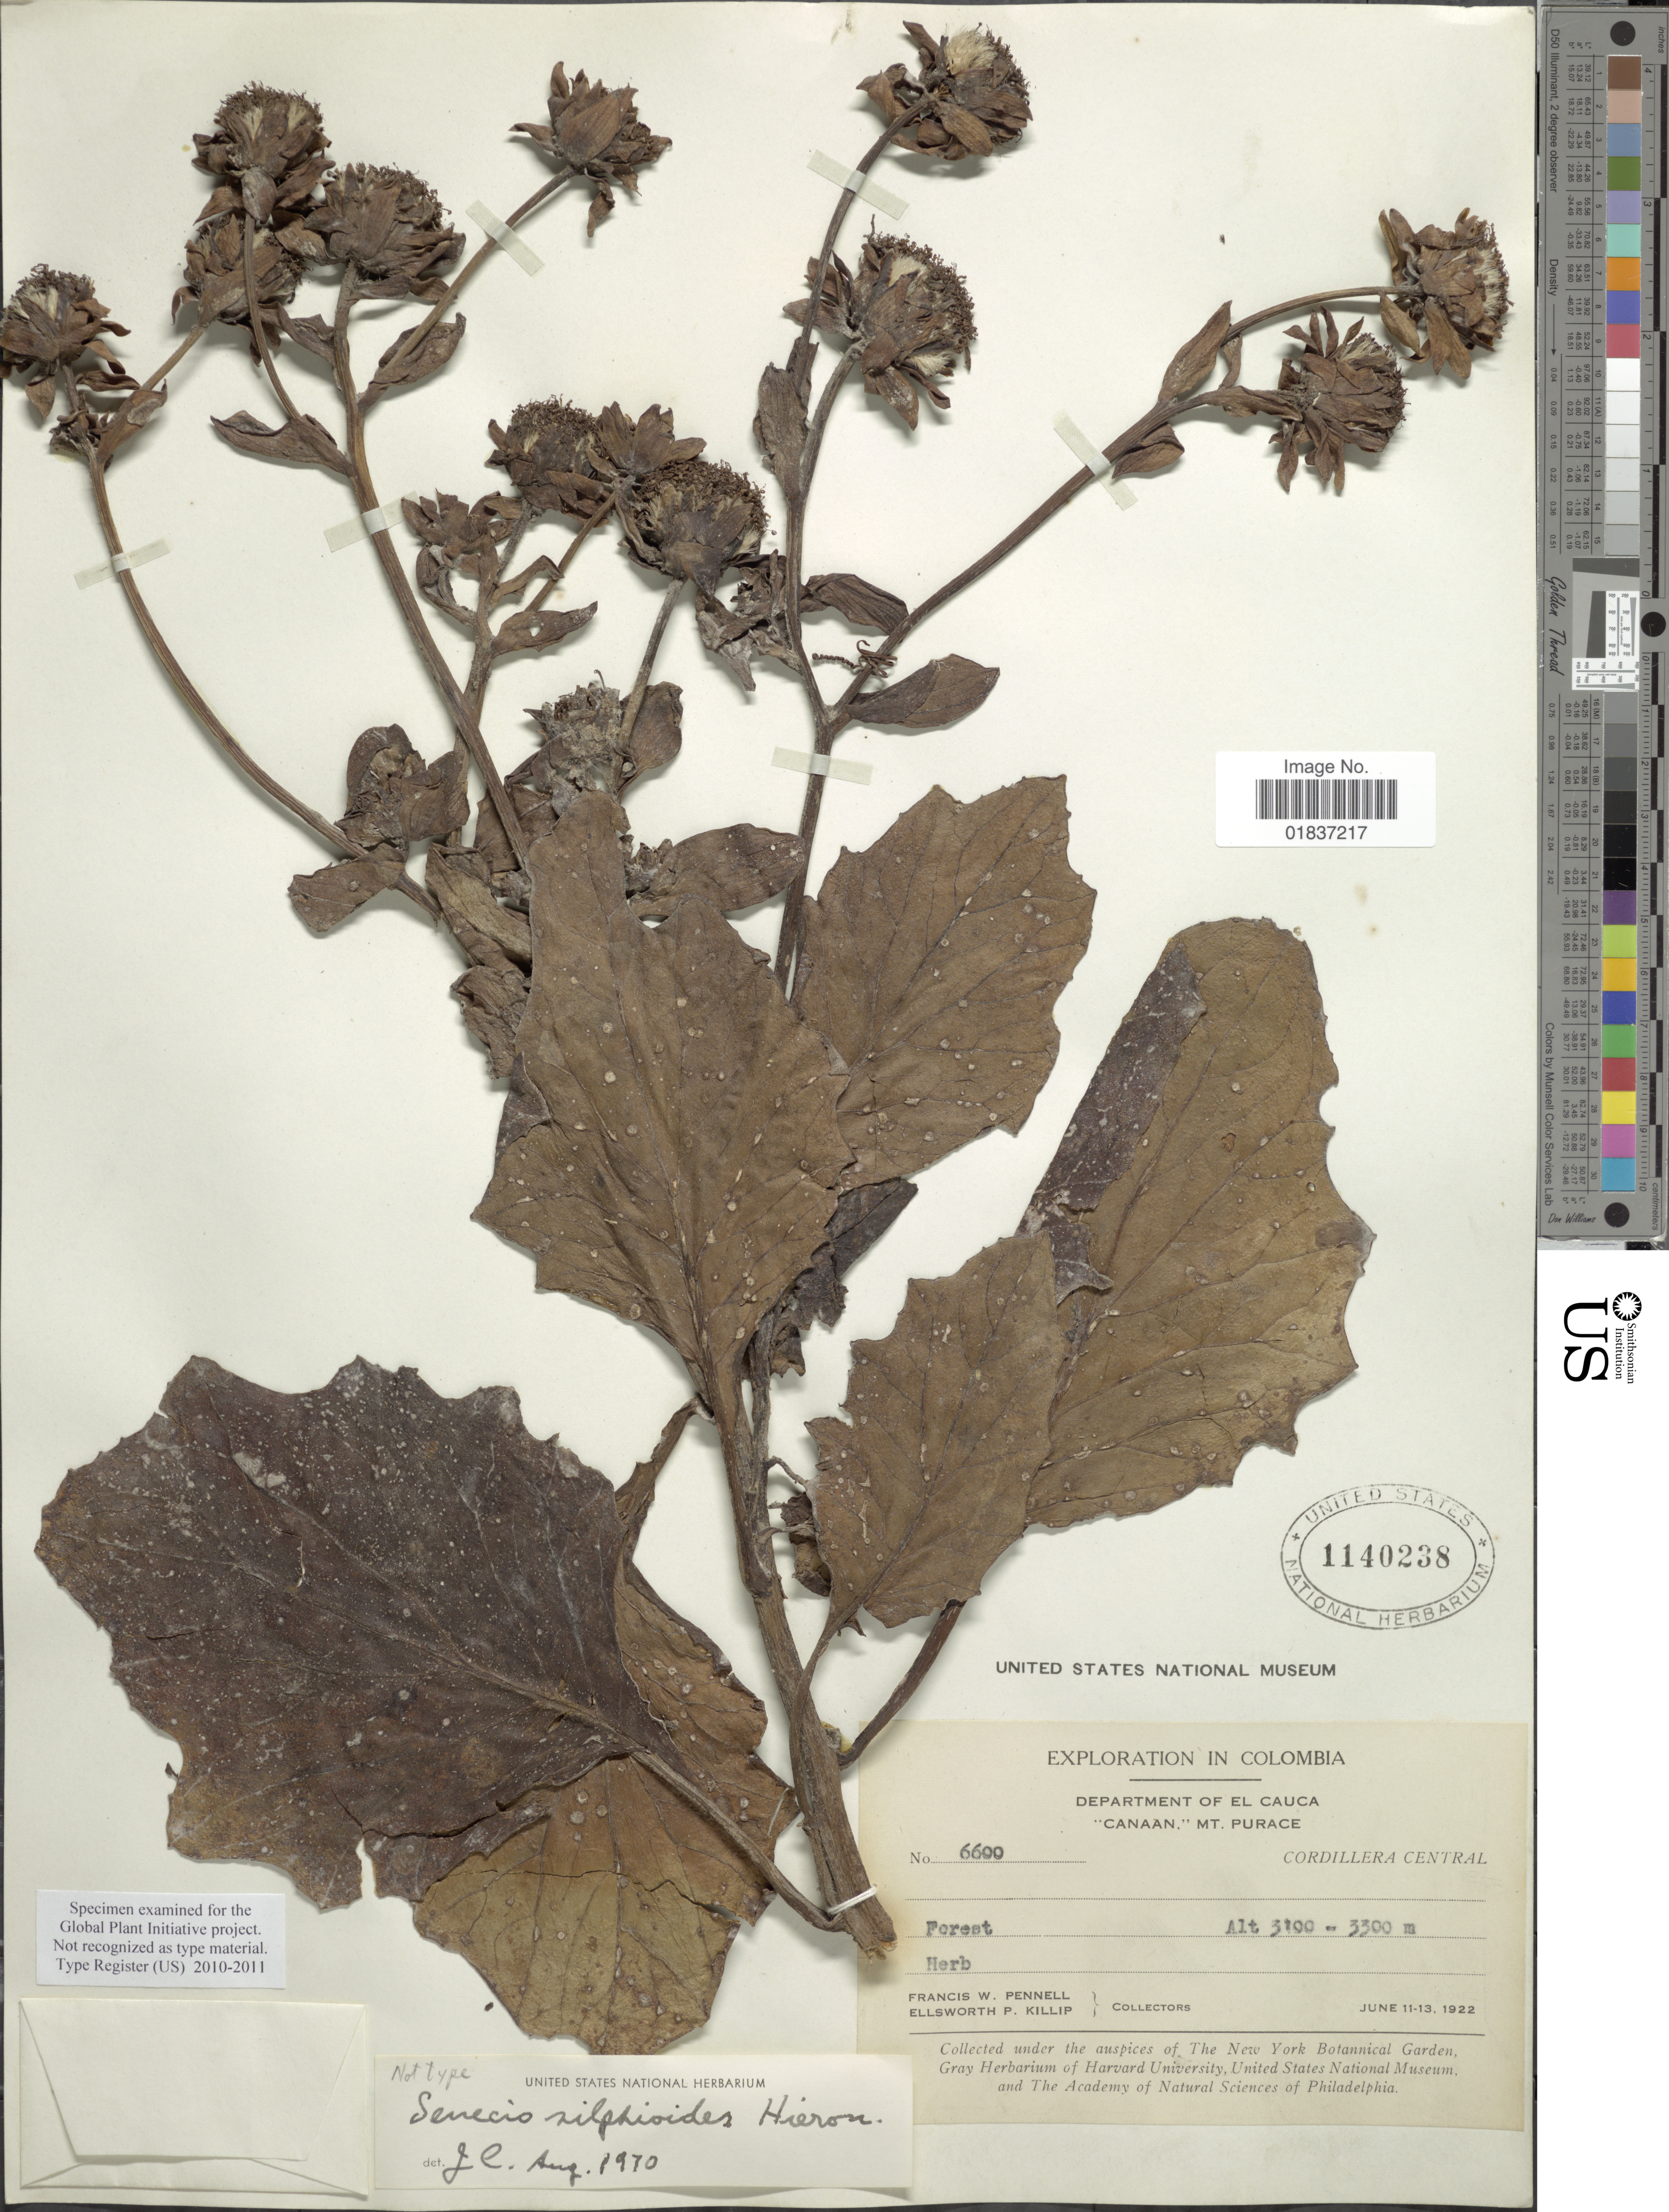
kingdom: Plantae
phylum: Tracheophyta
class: Magnoliopsida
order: Asterales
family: Asteraceae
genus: Senecio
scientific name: Senecio silphioides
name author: Hieron.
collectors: F. W. Pennell & E. P. Killip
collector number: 6600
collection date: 1922-06-11/1922-06-13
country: Colombia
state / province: Cauca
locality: Department of El Cauca. "Canaan," Mt. Purace. Cordillera Central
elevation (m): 3100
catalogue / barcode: US 1140238